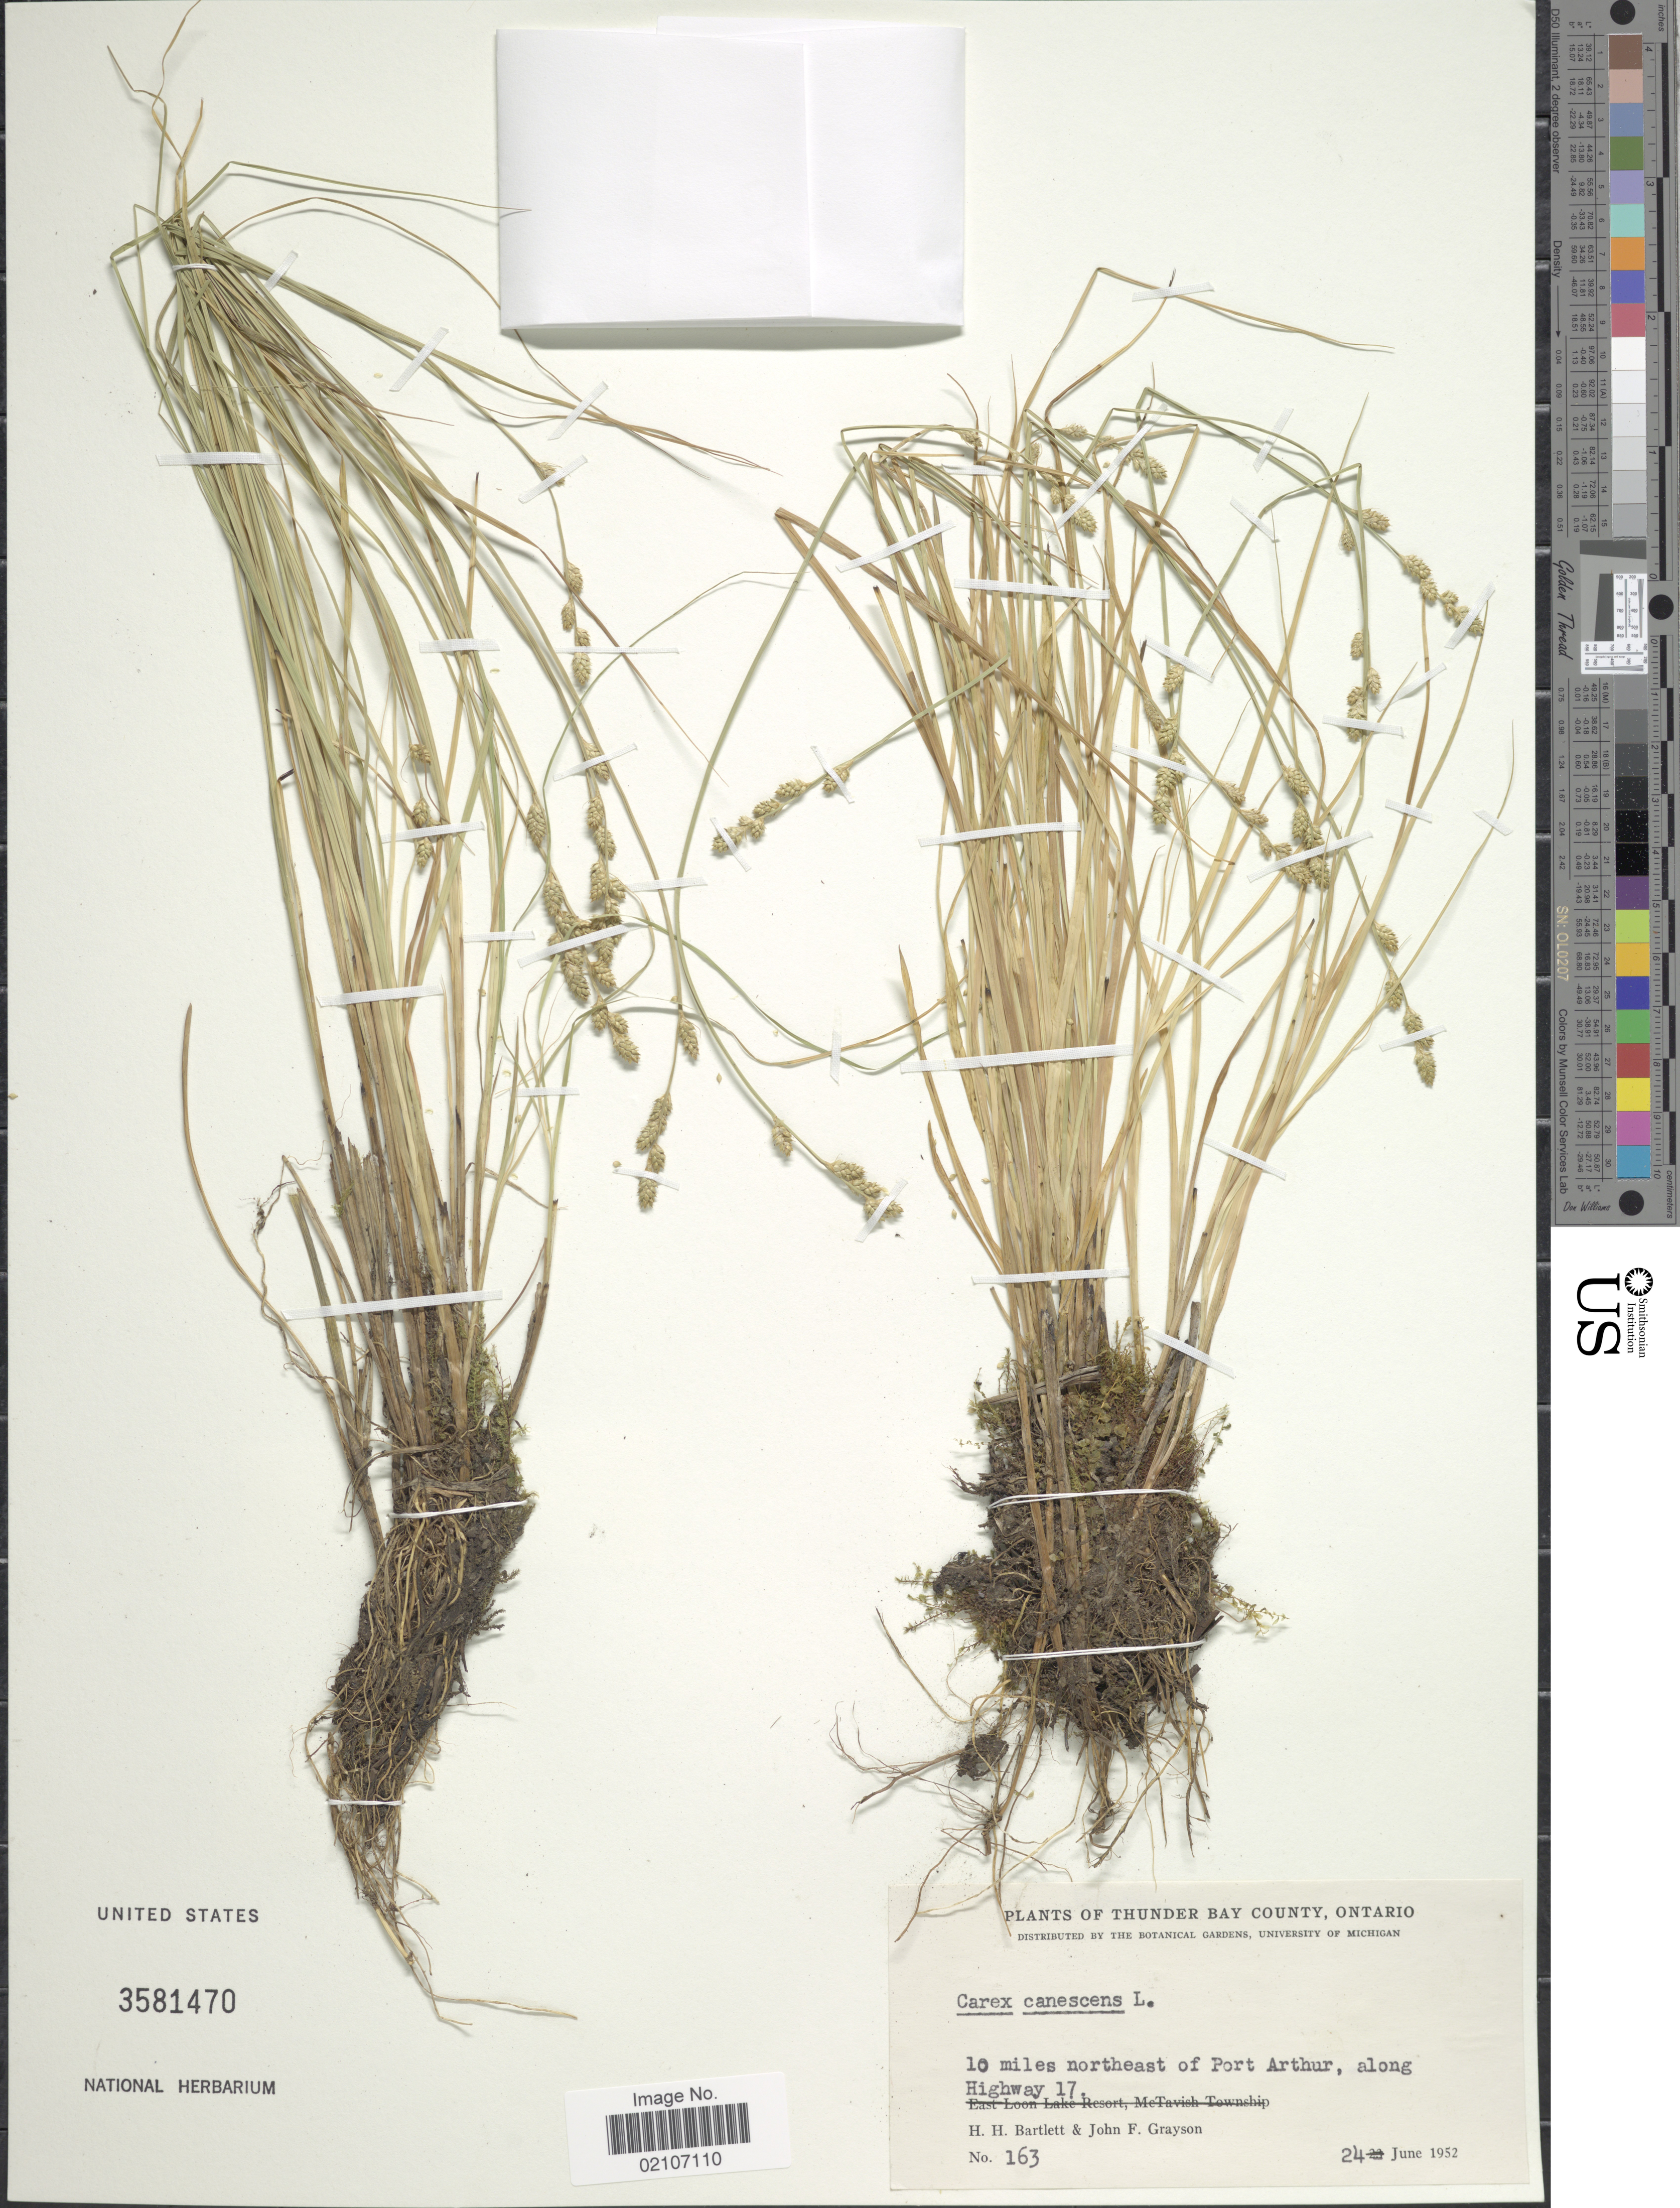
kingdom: Plantae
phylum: Tracheophyta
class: Liliopsida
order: Poales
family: Cyperaceae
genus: Carex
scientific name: Carex canescens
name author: L.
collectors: H. H. Bartlett & J. Grayson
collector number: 163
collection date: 1952-06-24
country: Canada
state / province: Ontario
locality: Thunder Bay County, 10 miles northeast of Port Arthur, along Highway 17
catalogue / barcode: US 3581470